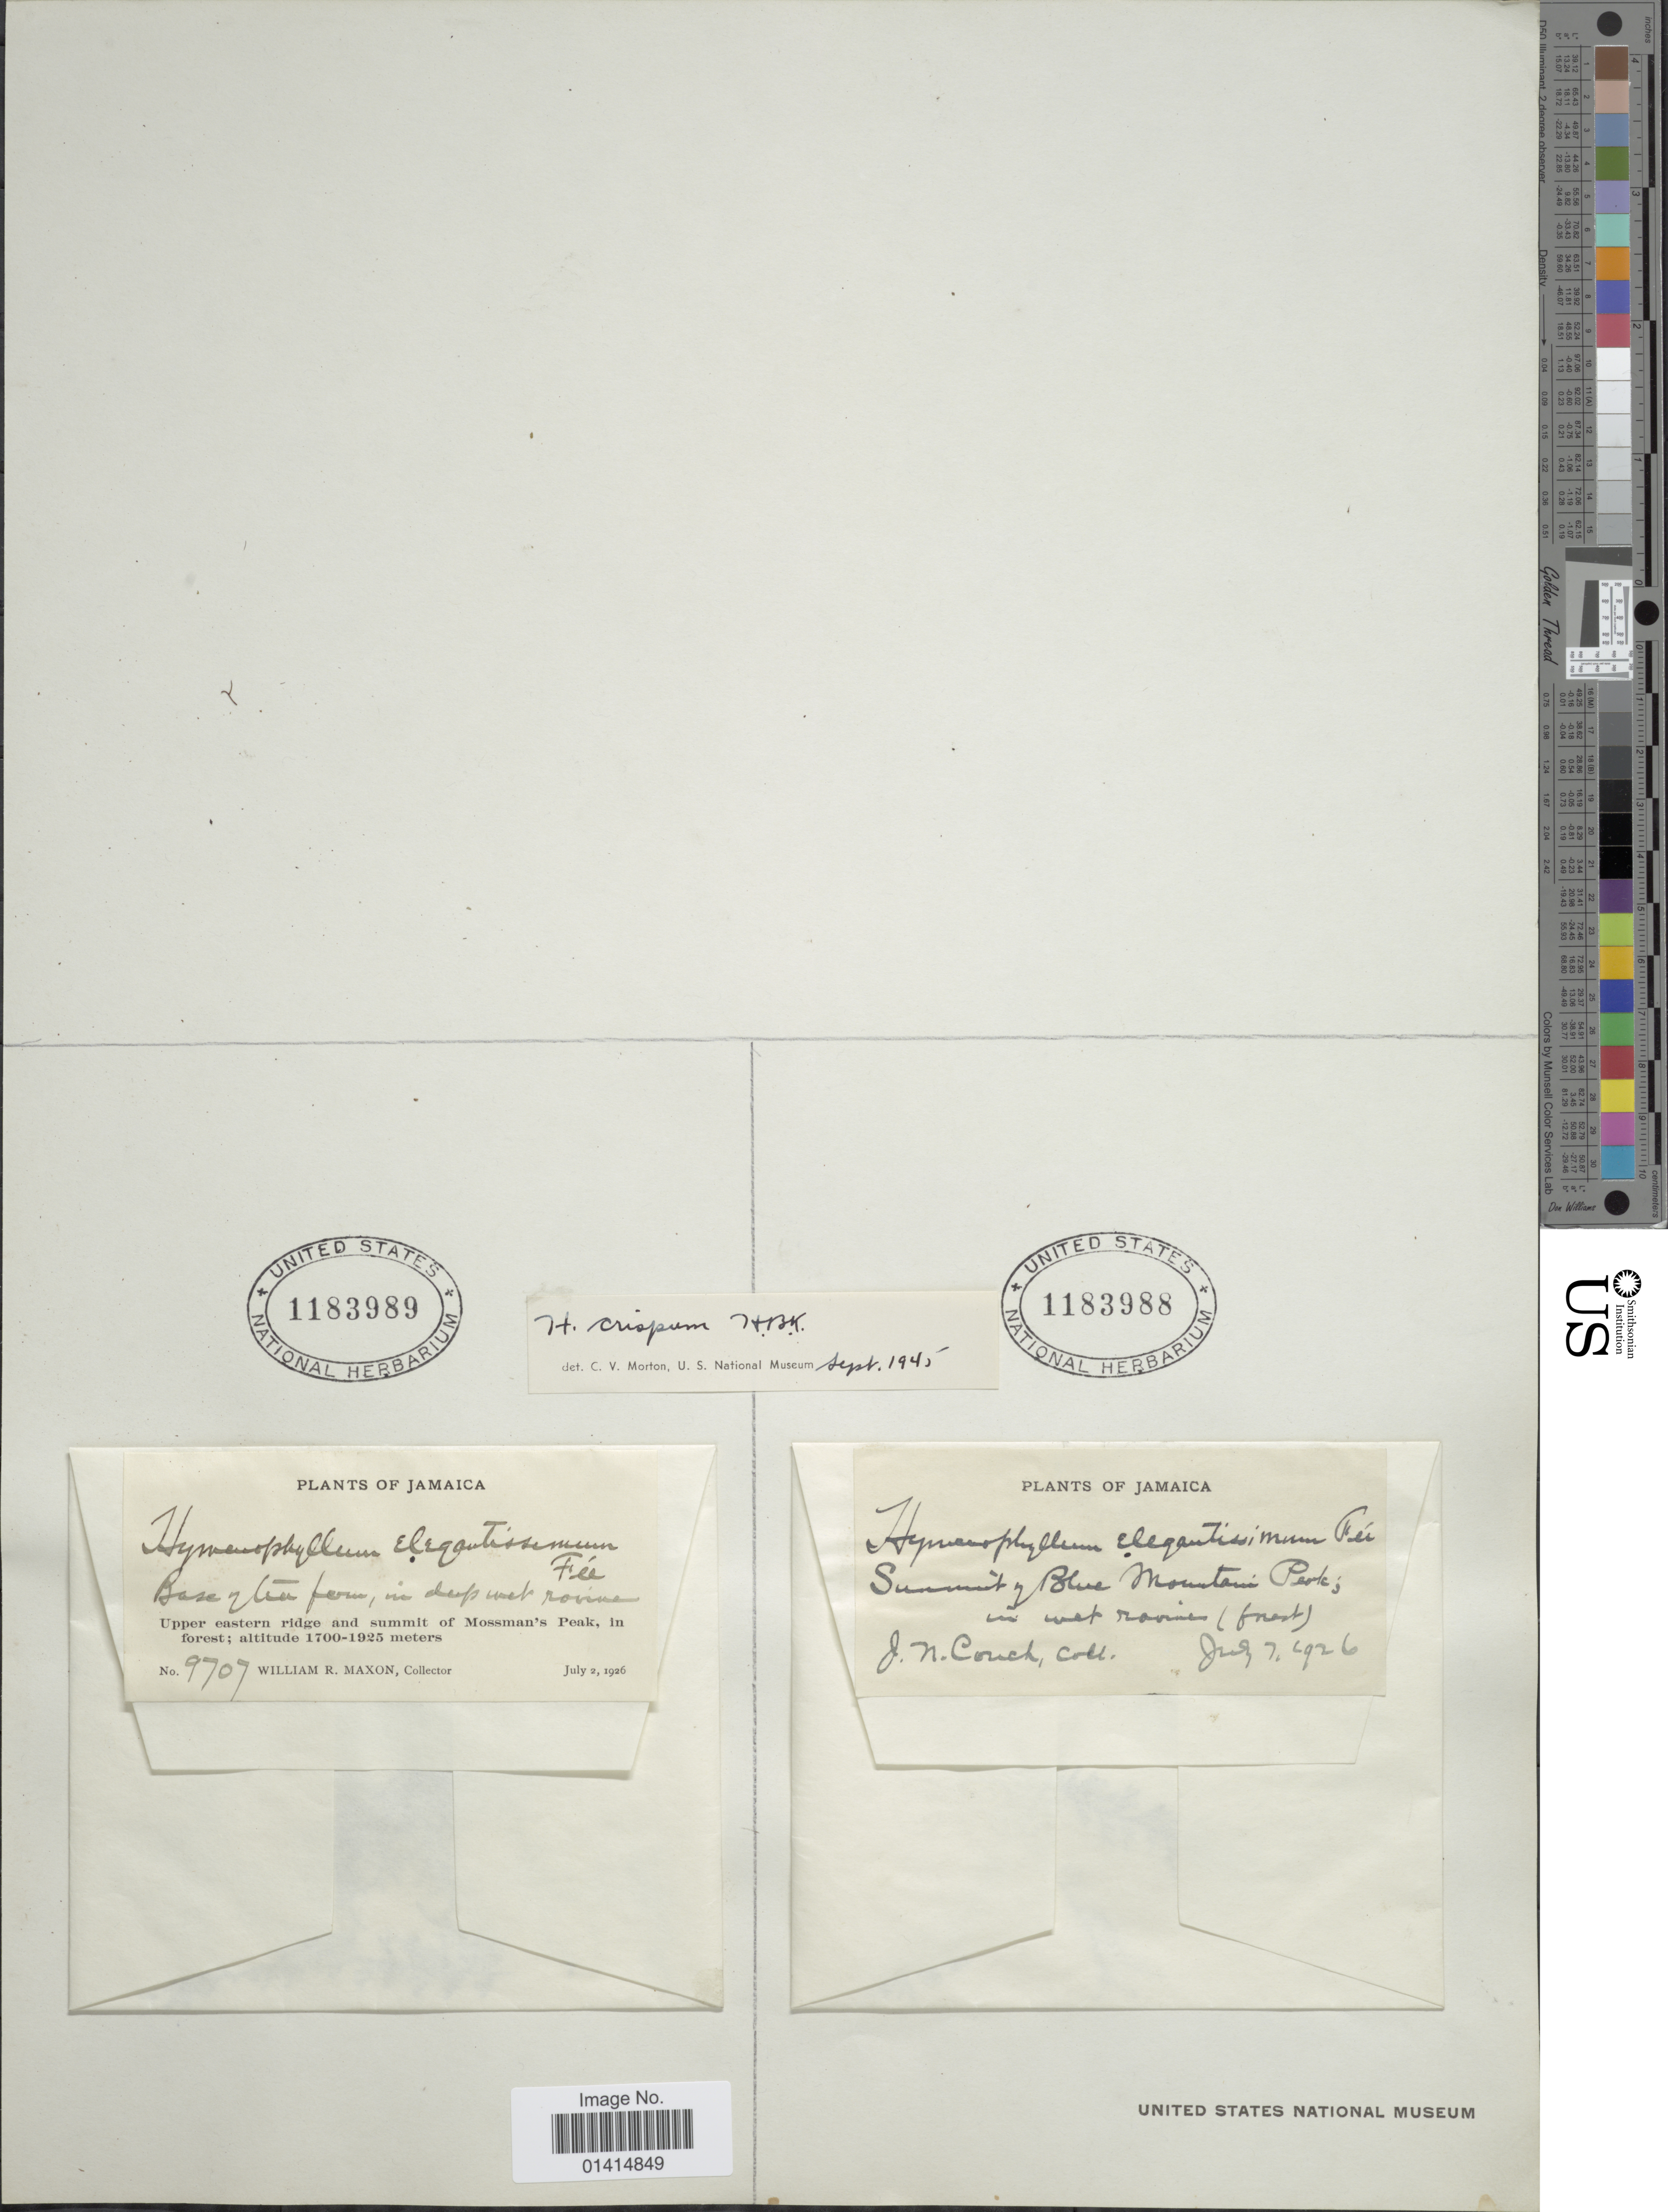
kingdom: Plantae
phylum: Tracheophyta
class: Polypodiopsida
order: Hymenophyllales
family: Hymenophyllaceae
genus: Hymenophyllum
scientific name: Hymenophyllum crispum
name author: Kunth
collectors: W. R. Maxon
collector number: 9707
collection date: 1926-07-02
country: Jamaica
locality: Upper eastern ridge and summit of Mossman's Peak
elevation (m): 1700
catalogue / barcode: US 1183989